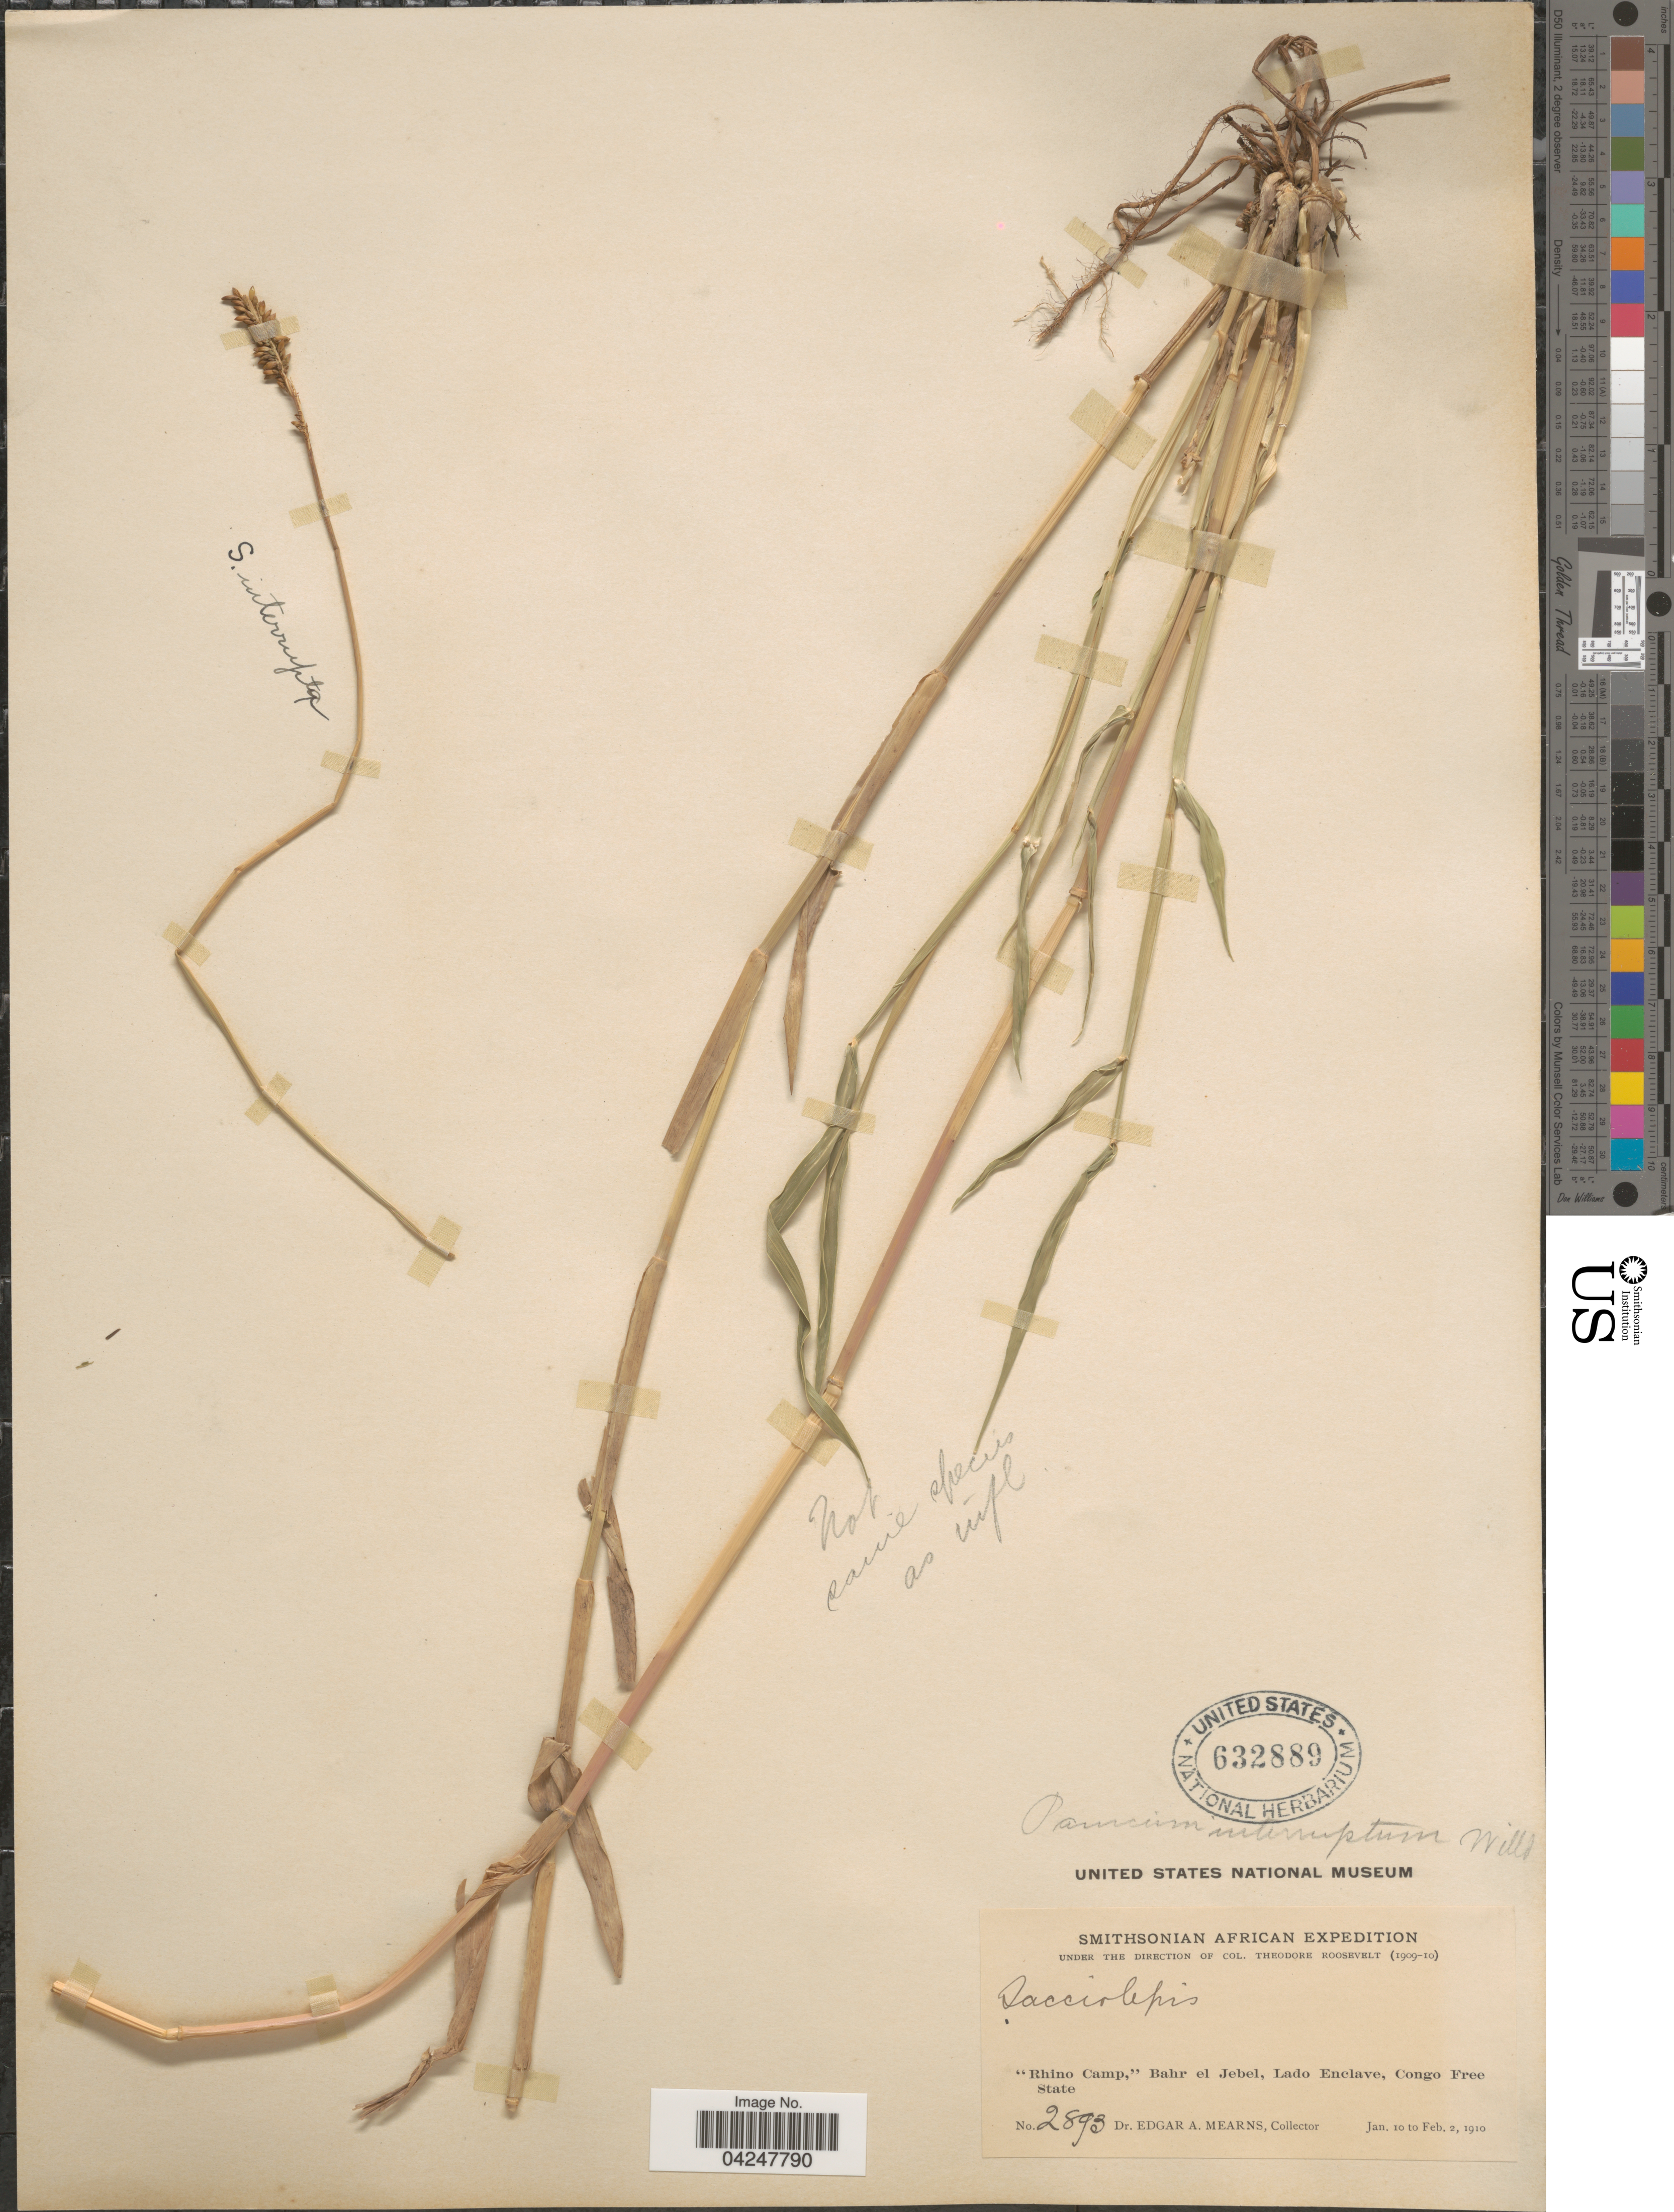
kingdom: Plantae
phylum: Tracheophyta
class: Liliopsida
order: Poales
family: Poaceae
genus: Sacciolepis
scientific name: Sacciolepis interrupta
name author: (Willd.) Stapf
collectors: E. A. Mearns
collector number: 2893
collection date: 1910-01-10/1910-02-02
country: Congo, Democratic Republic of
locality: Smithsonian African Expedition. "Rhino Camp," Bahr el Jebel, Lado Enclave, Congo Free State.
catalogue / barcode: US 632889